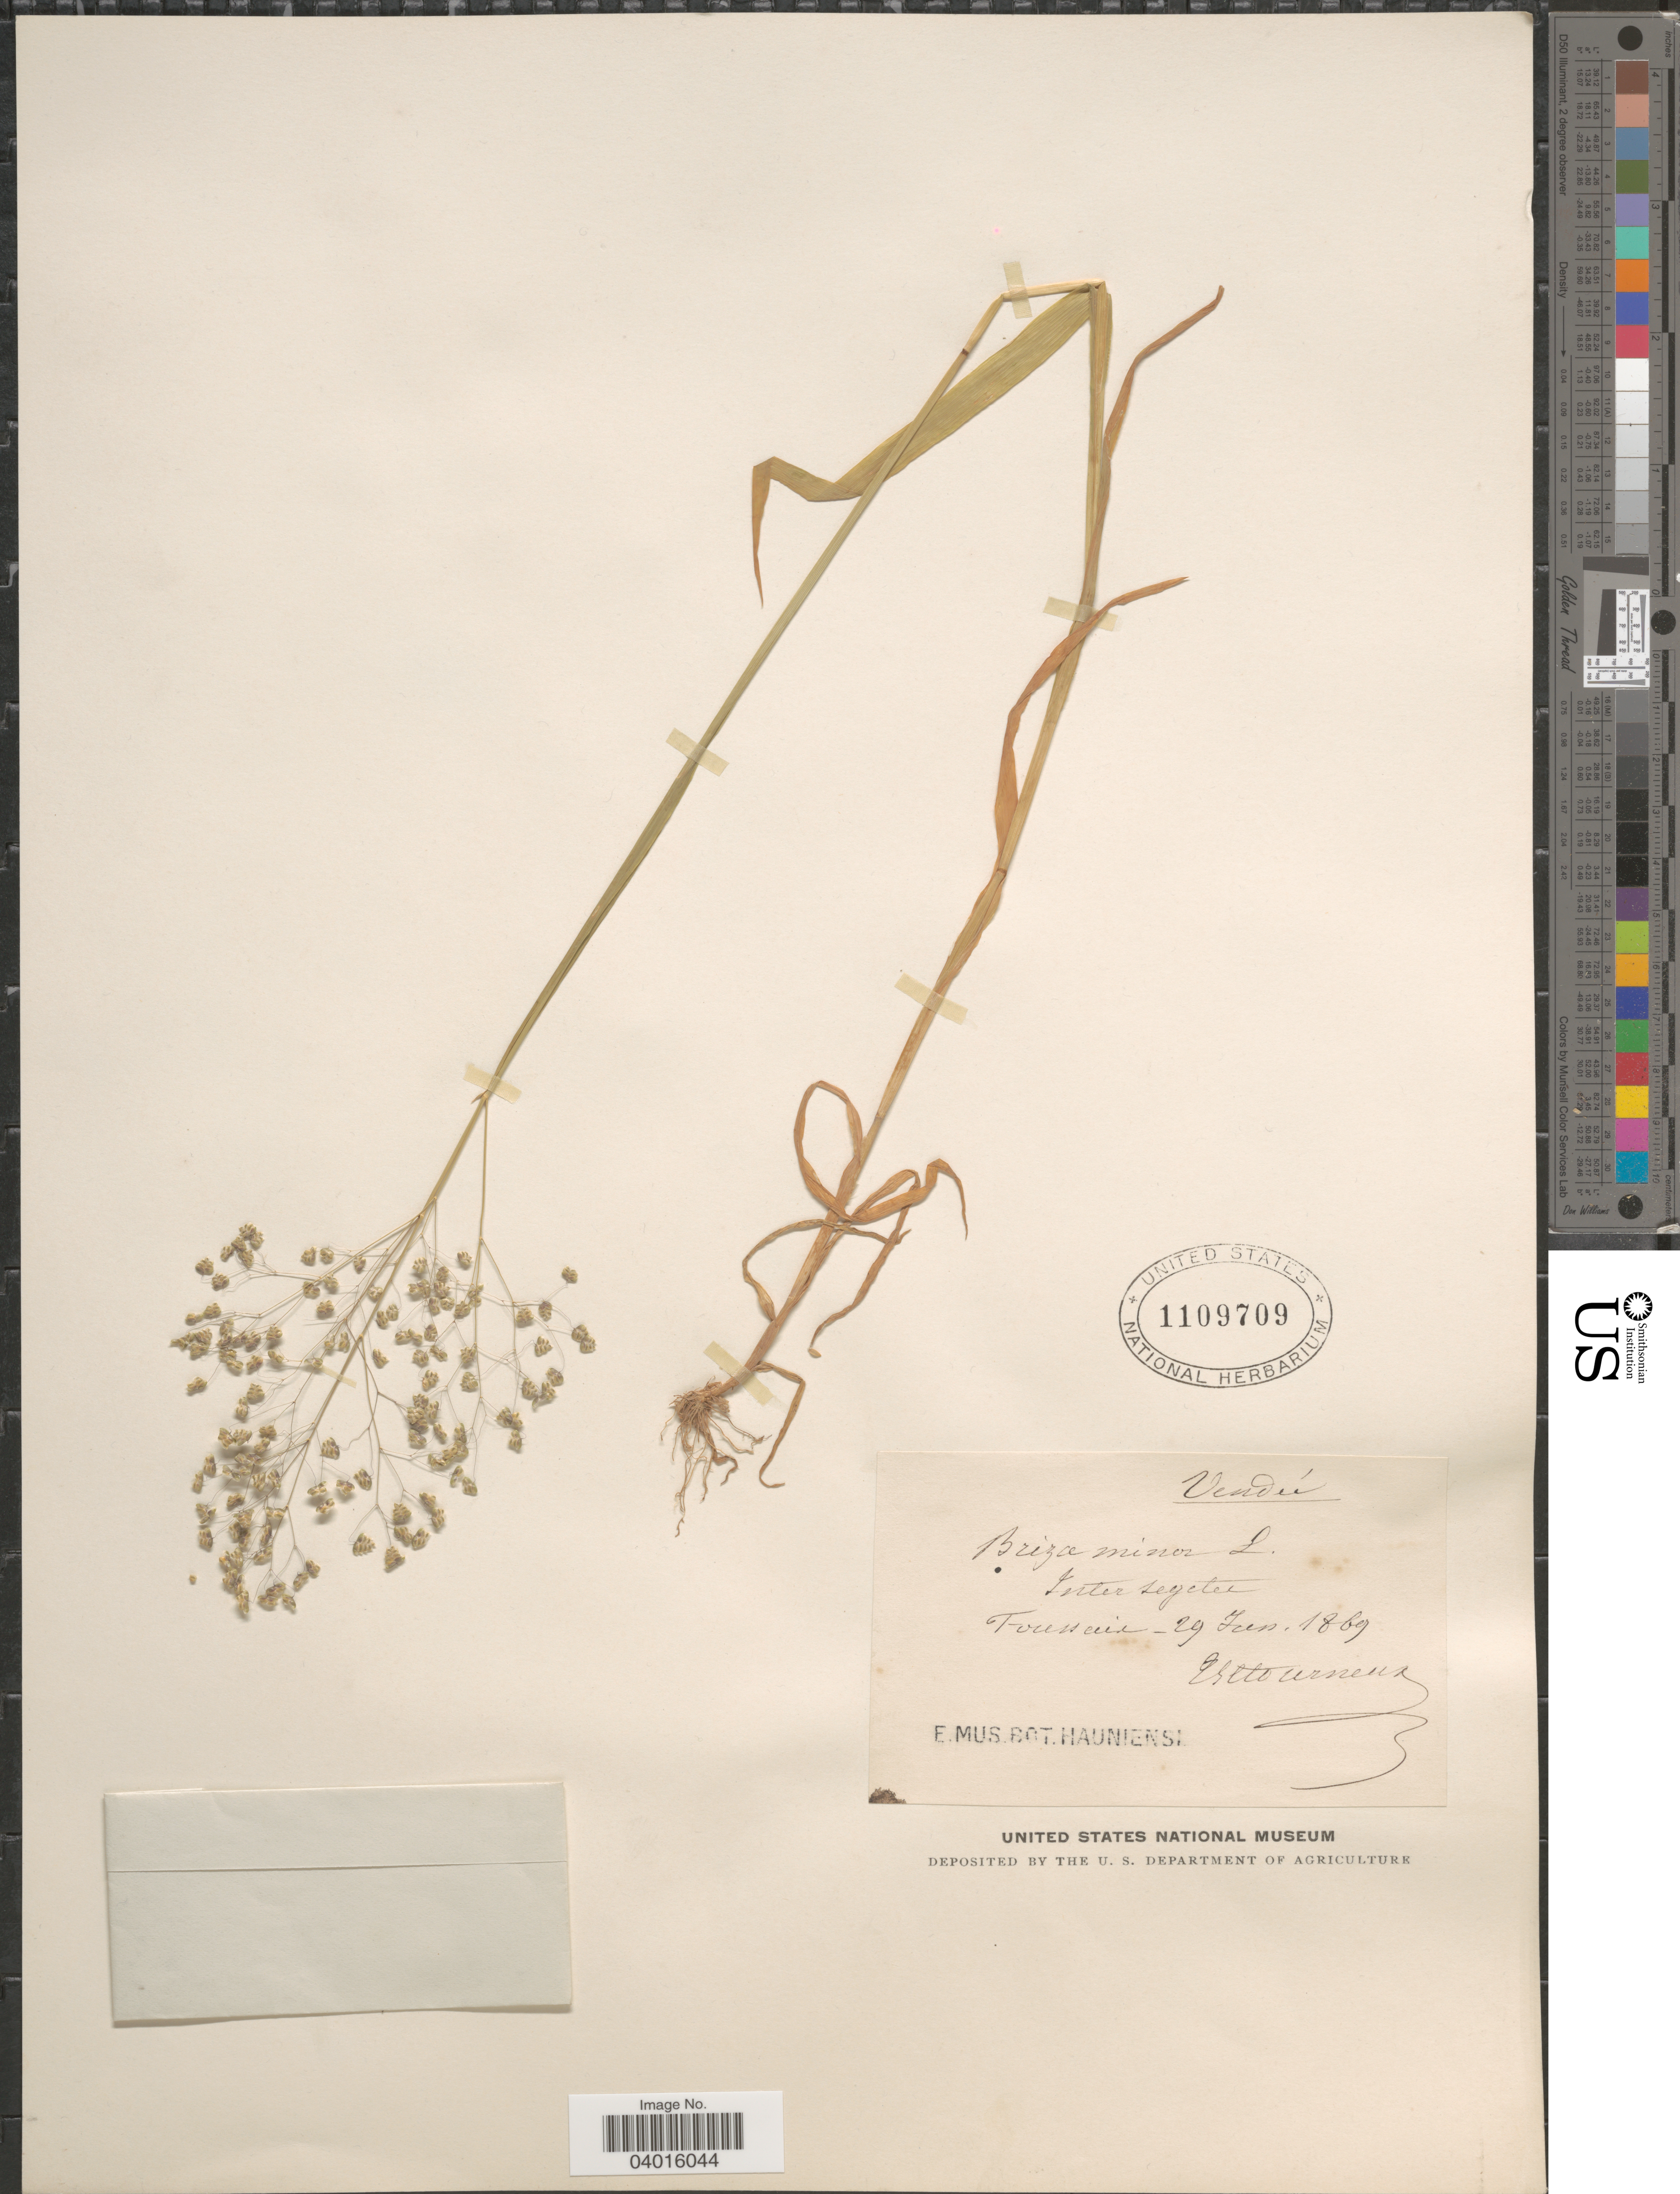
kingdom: Plantae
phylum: Tracheophyta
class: Liliopsida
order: Poales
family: Poaceae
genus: Briza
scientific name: Briza minor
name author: L.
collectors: Esttourneux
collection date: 1869-06-29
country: France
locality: Vendée. Fousseux.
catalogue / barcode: US 1109709